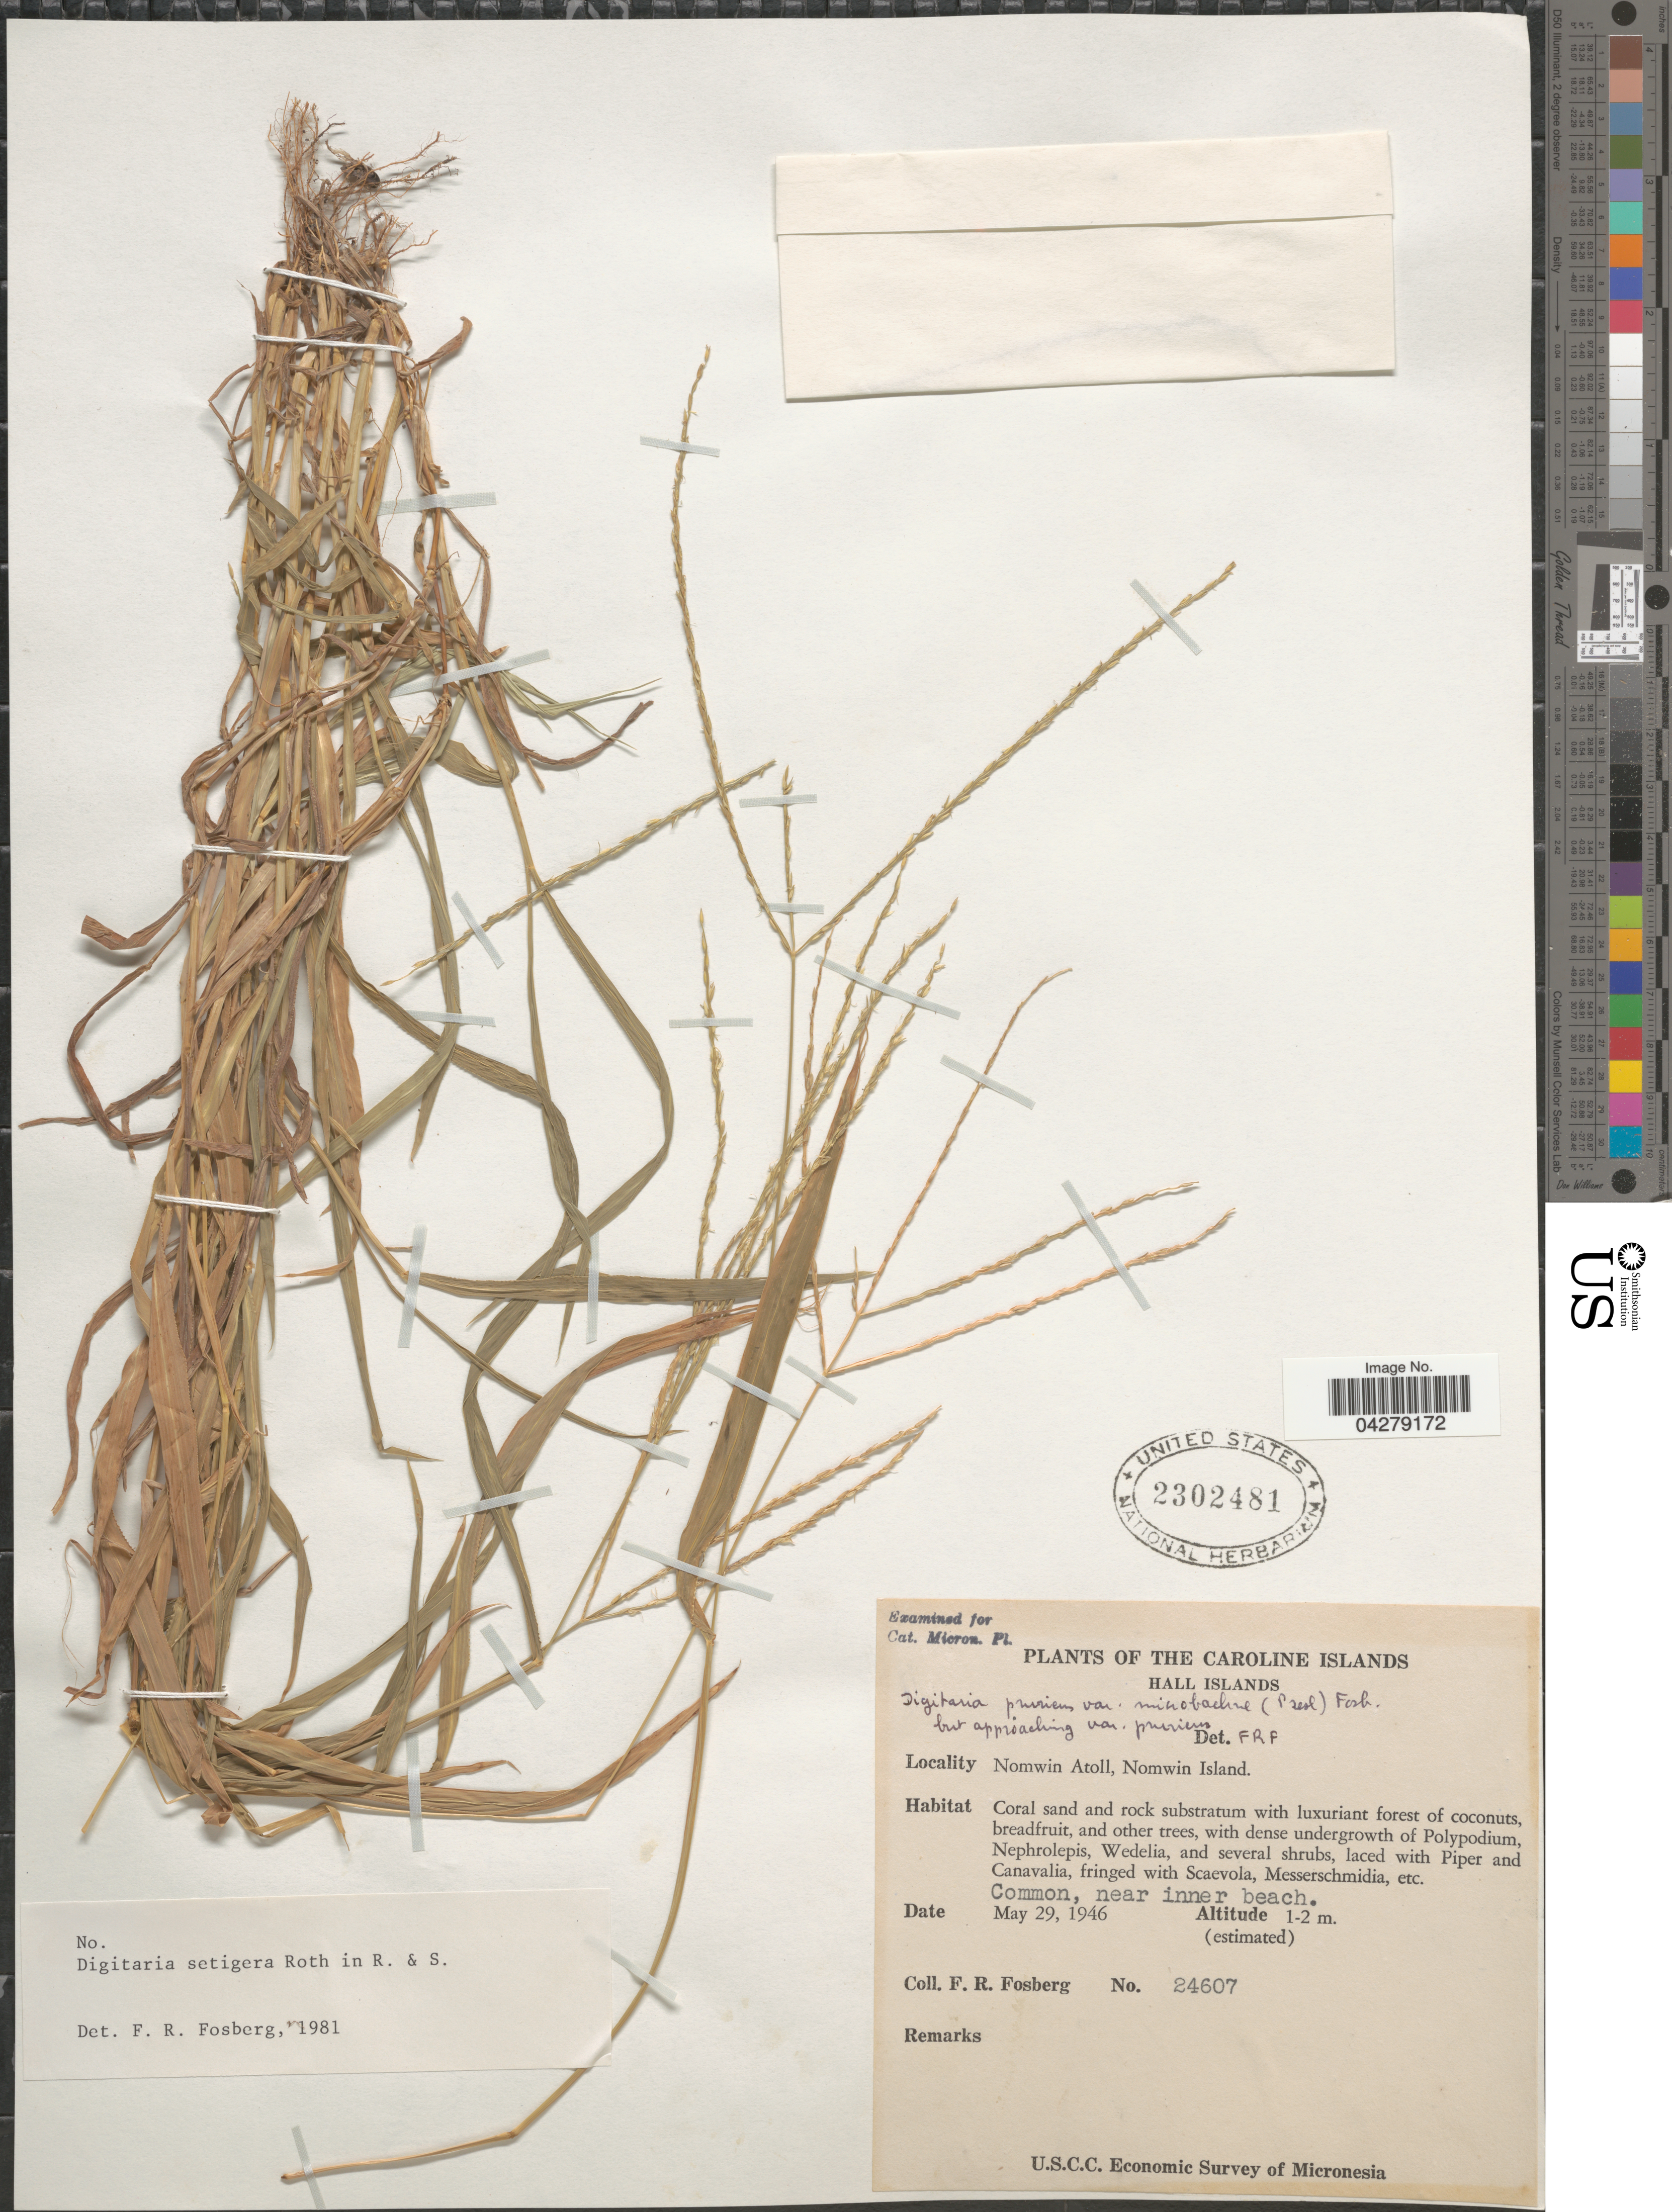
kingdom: Plantae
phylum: Tracheophyta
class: Liliopsida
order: Poales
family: Poaceae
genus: Digitaria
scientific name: Digitaria setigera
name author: Roth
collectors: F. R. Fosberg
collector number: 24607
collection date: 1946-05-29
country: Micronesia, Federated States of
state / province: Truk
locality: The Caroline Islands. Hall Islands. Nomwin Atoll, Nomwin Island. U.S.C.C. Economic Survey of Micronesia.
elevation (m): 1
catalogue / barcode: US 2302481